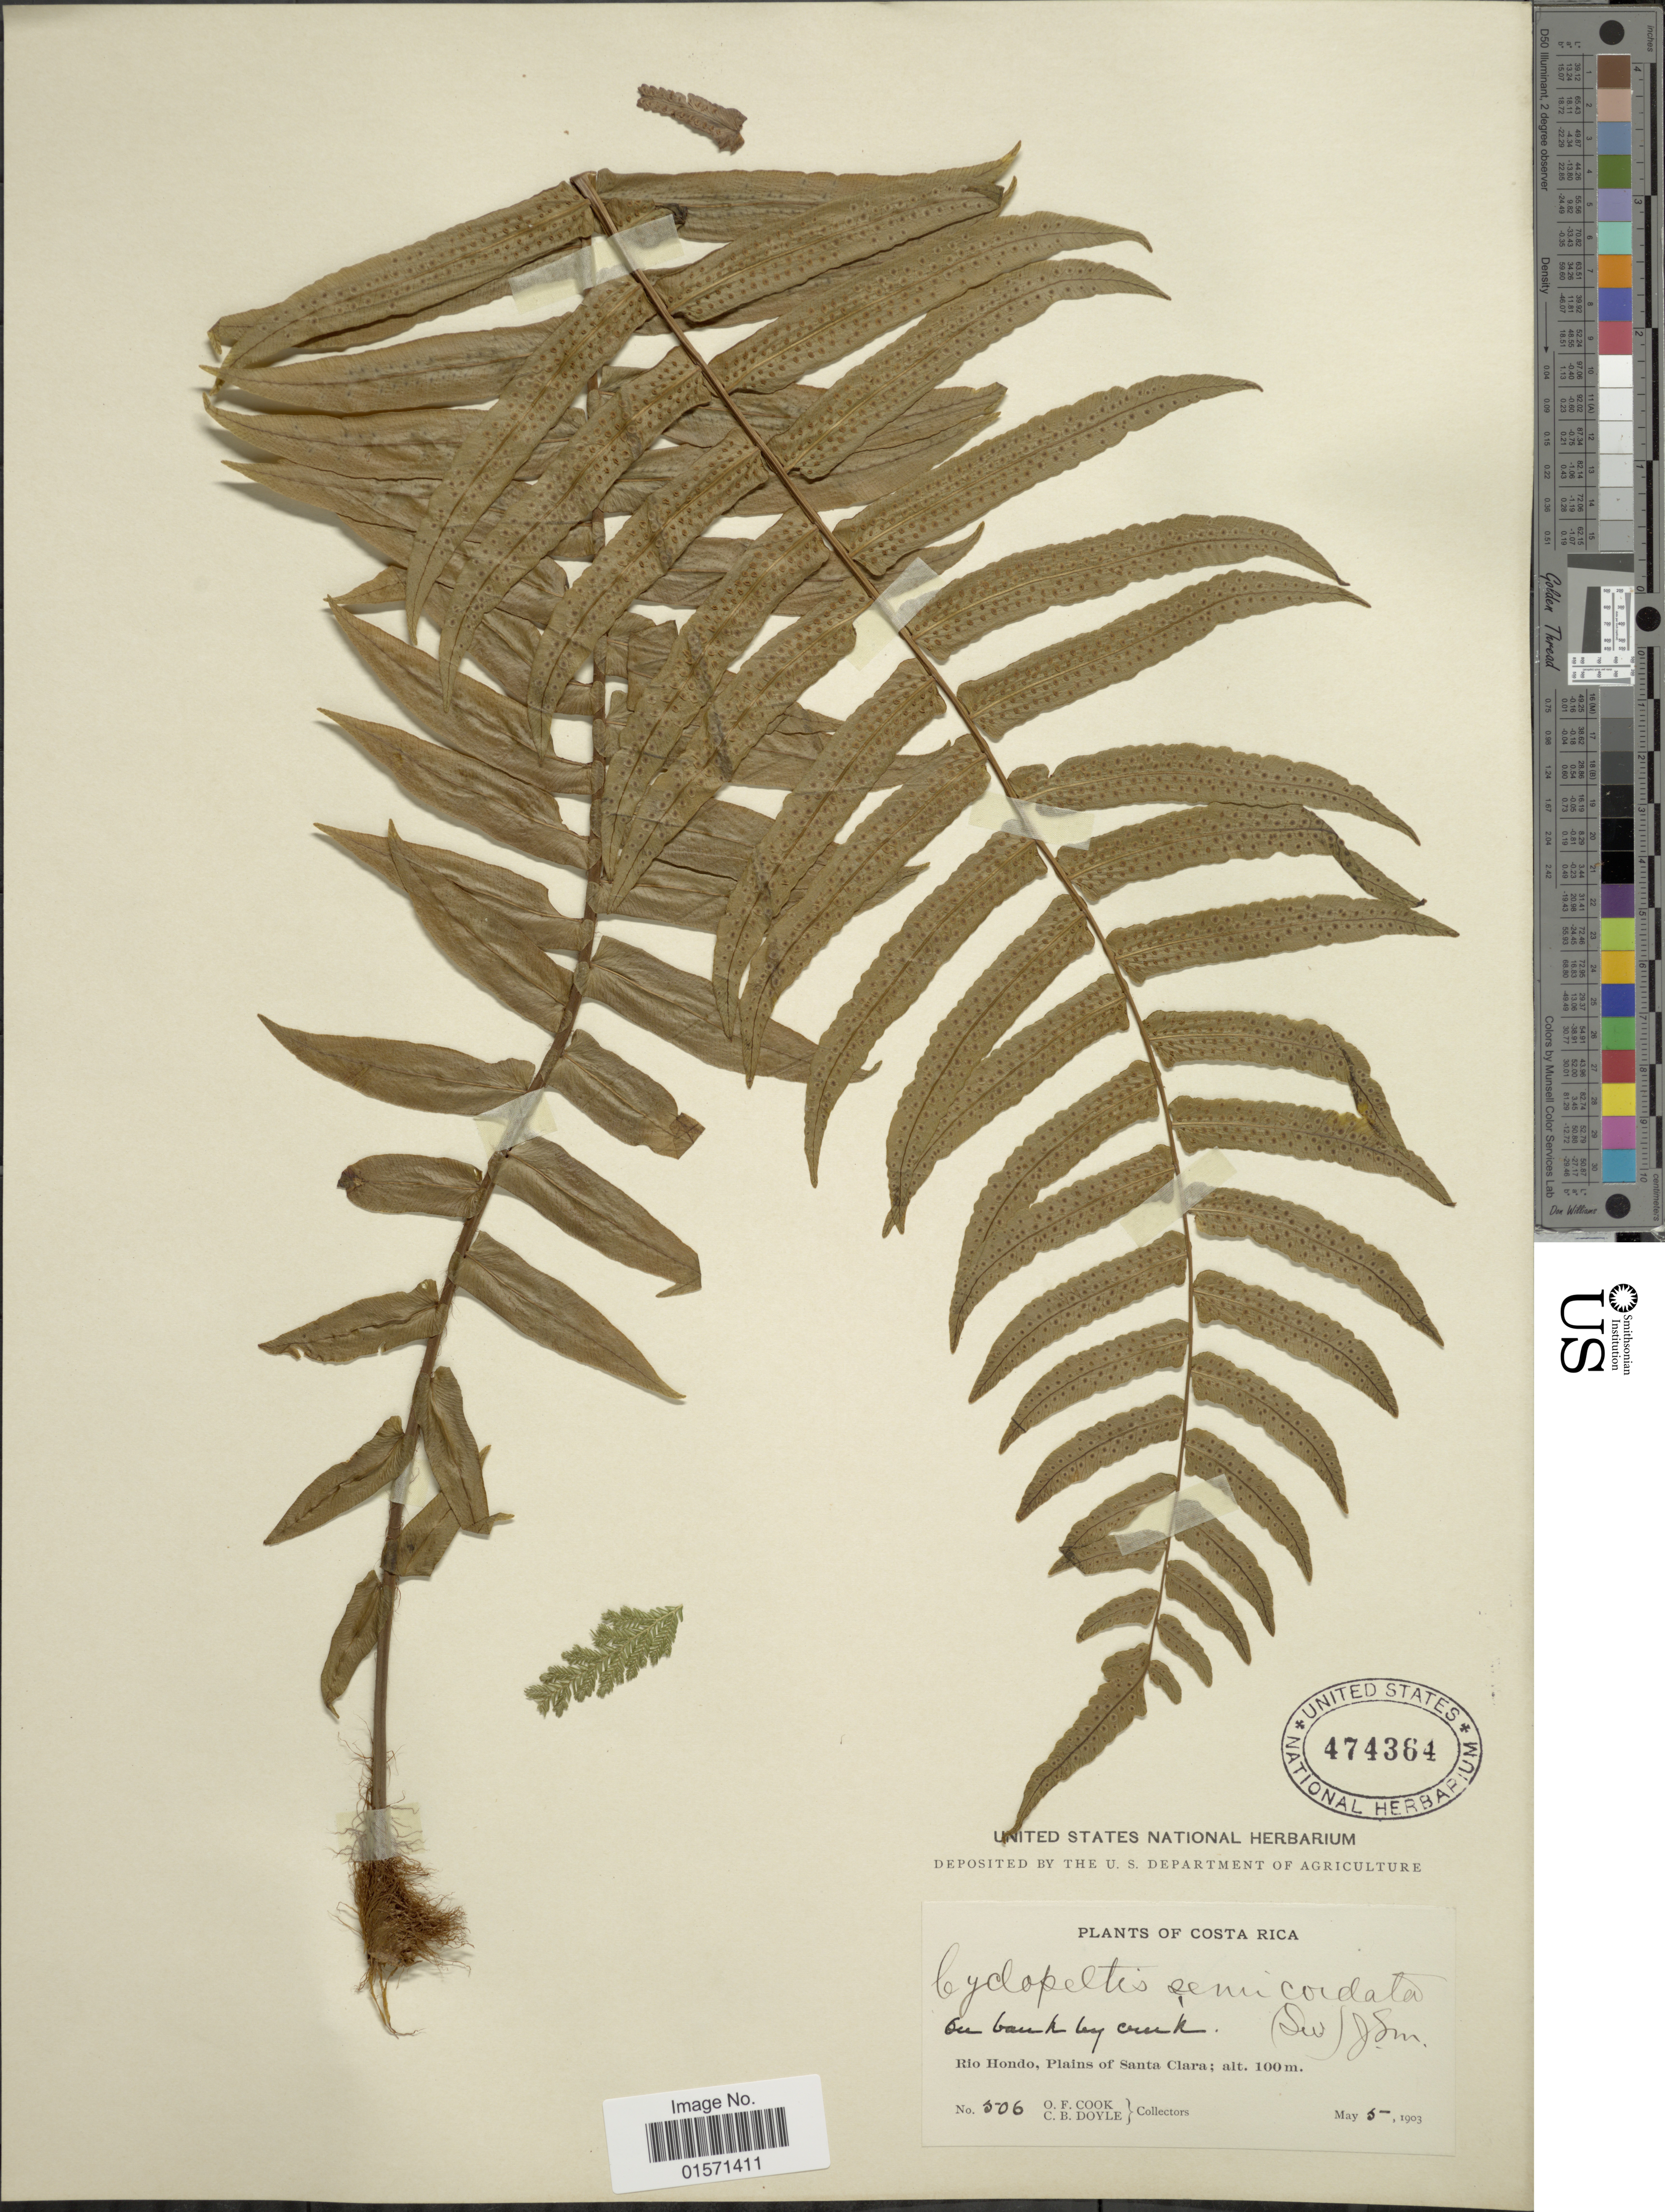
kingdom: Plantae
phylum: Tracheophyta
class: Polypodiopsida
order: Polypodiales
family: Lomariopsidaceae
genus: Cyclopeltis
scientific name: Cyclopeltis semicordata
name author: (Sw.) J. Sm.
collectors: O. F. Cook & C. Doyle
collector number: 506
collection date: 1903-05-05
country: Costa Rica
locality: On bank by creek. Rio Hondu, Plains of Santa Clara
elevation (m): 100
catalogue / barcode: US 474364